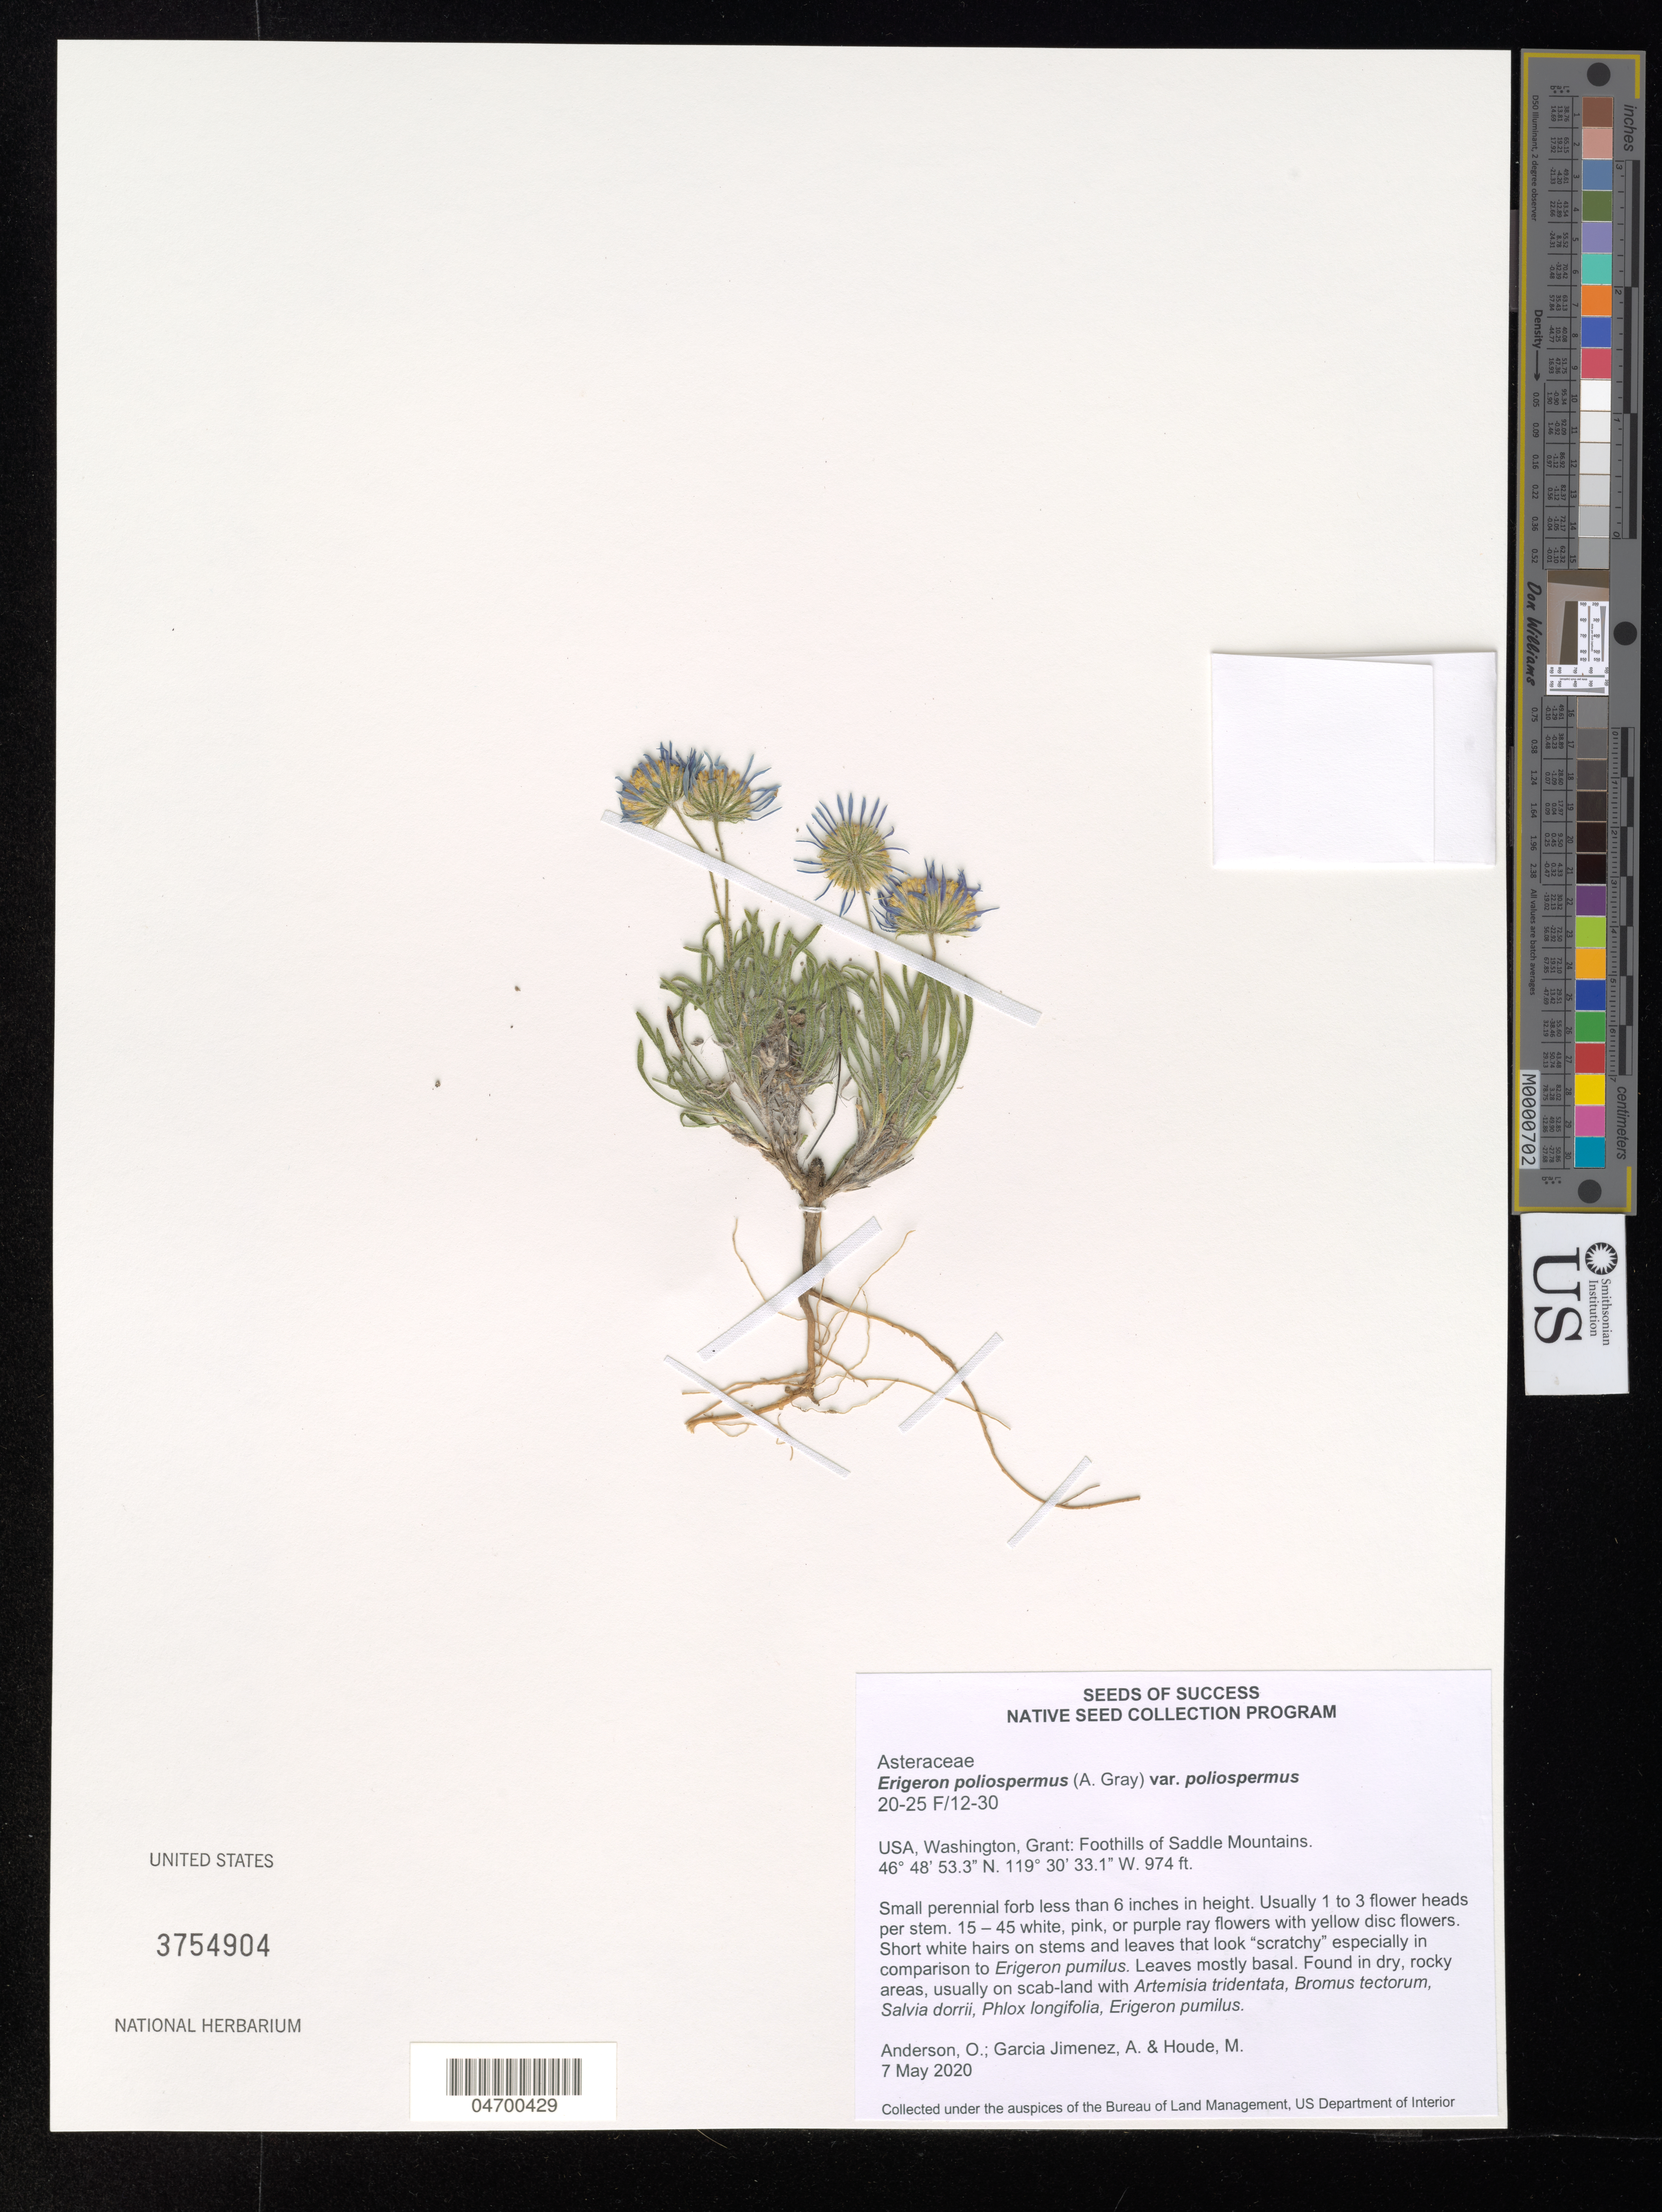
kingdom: Plantae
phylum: Tracheophyta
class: Magnoliopsida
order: Asterales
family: Asteraceae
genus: Erigeron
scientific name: Erigeron poliospermus var. latus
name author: J.F. Macbr.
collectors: O. Anderson, A. Garcia Jimenez & H. Vielstich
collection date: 2020-05-07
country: United States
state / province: Washington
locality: Grant: Foothills of Saddle Mountains.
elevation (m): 297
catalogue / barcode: US 3754904